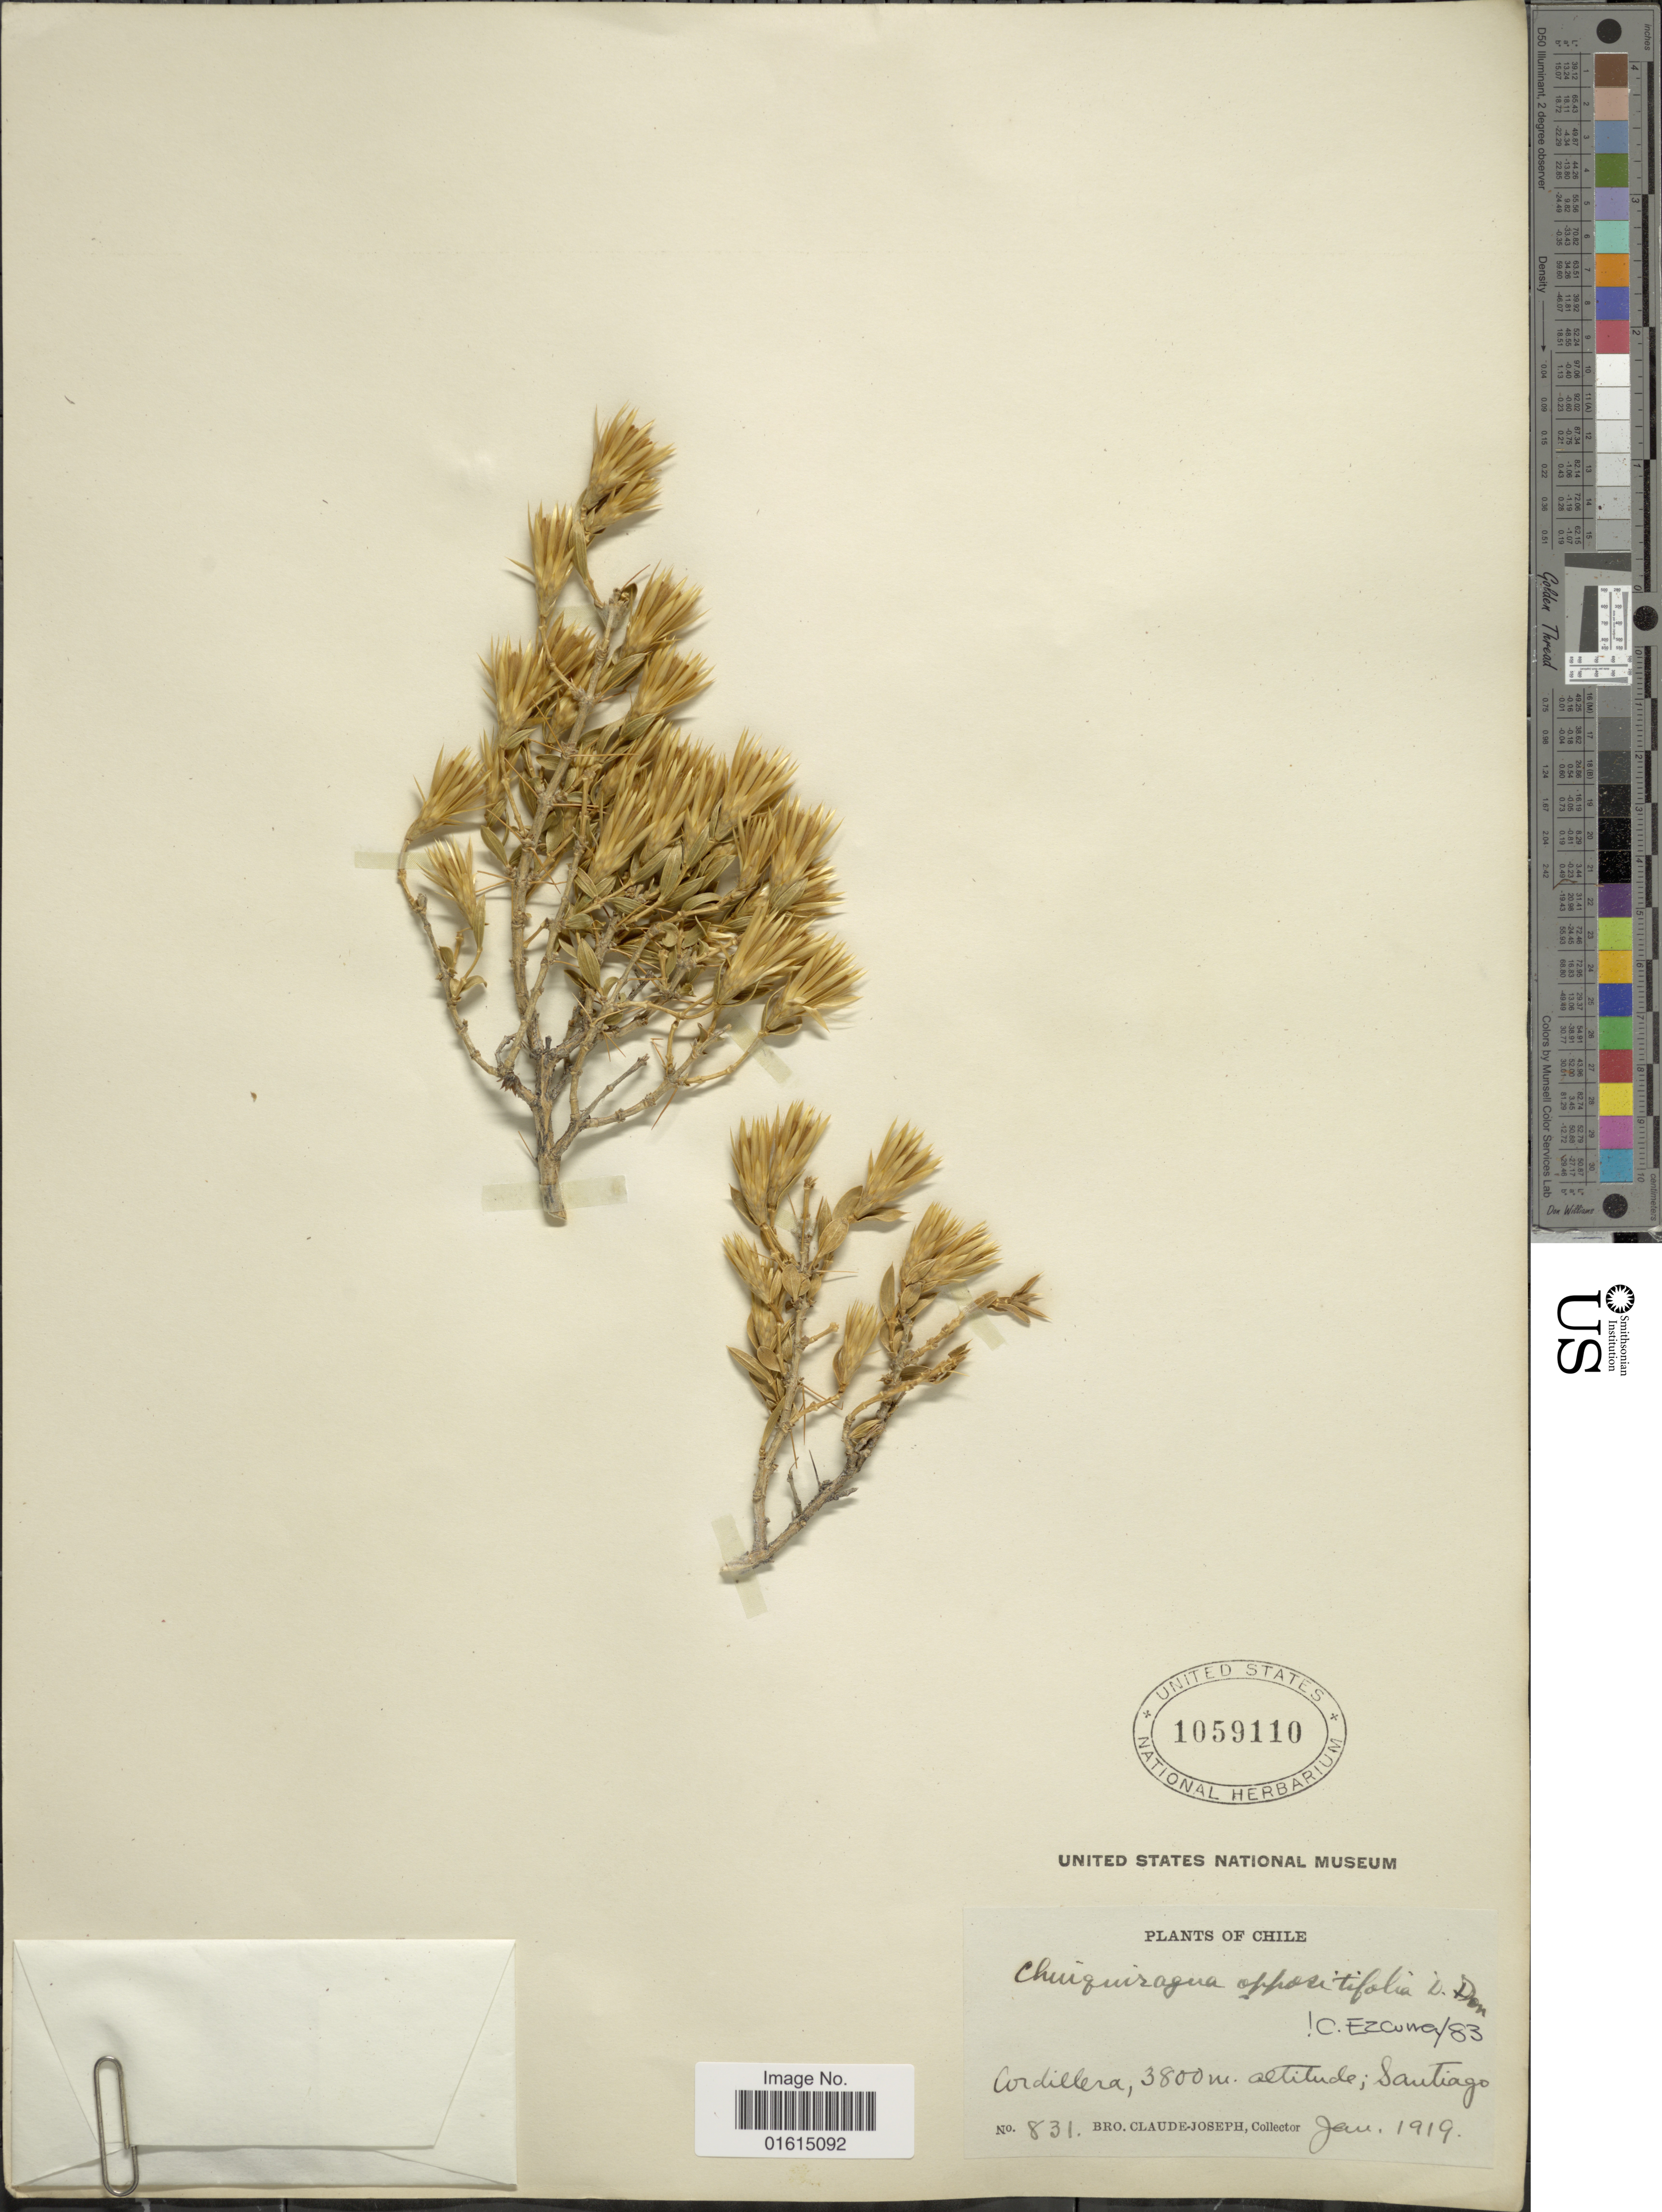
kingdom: Plantae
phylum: Tracheophyta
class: Magnoliopsida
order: Asterales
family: Asteraceae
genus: Chuquiraga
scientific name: Chuquiraga oppositifolia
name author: D. Don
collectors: Bro. Claude-Joseph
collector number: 831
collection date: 1919-01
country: Chile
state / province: Región Metropolitana (RM)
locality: Cordillera, Santiago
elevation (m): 3800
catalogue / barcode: US 1059110